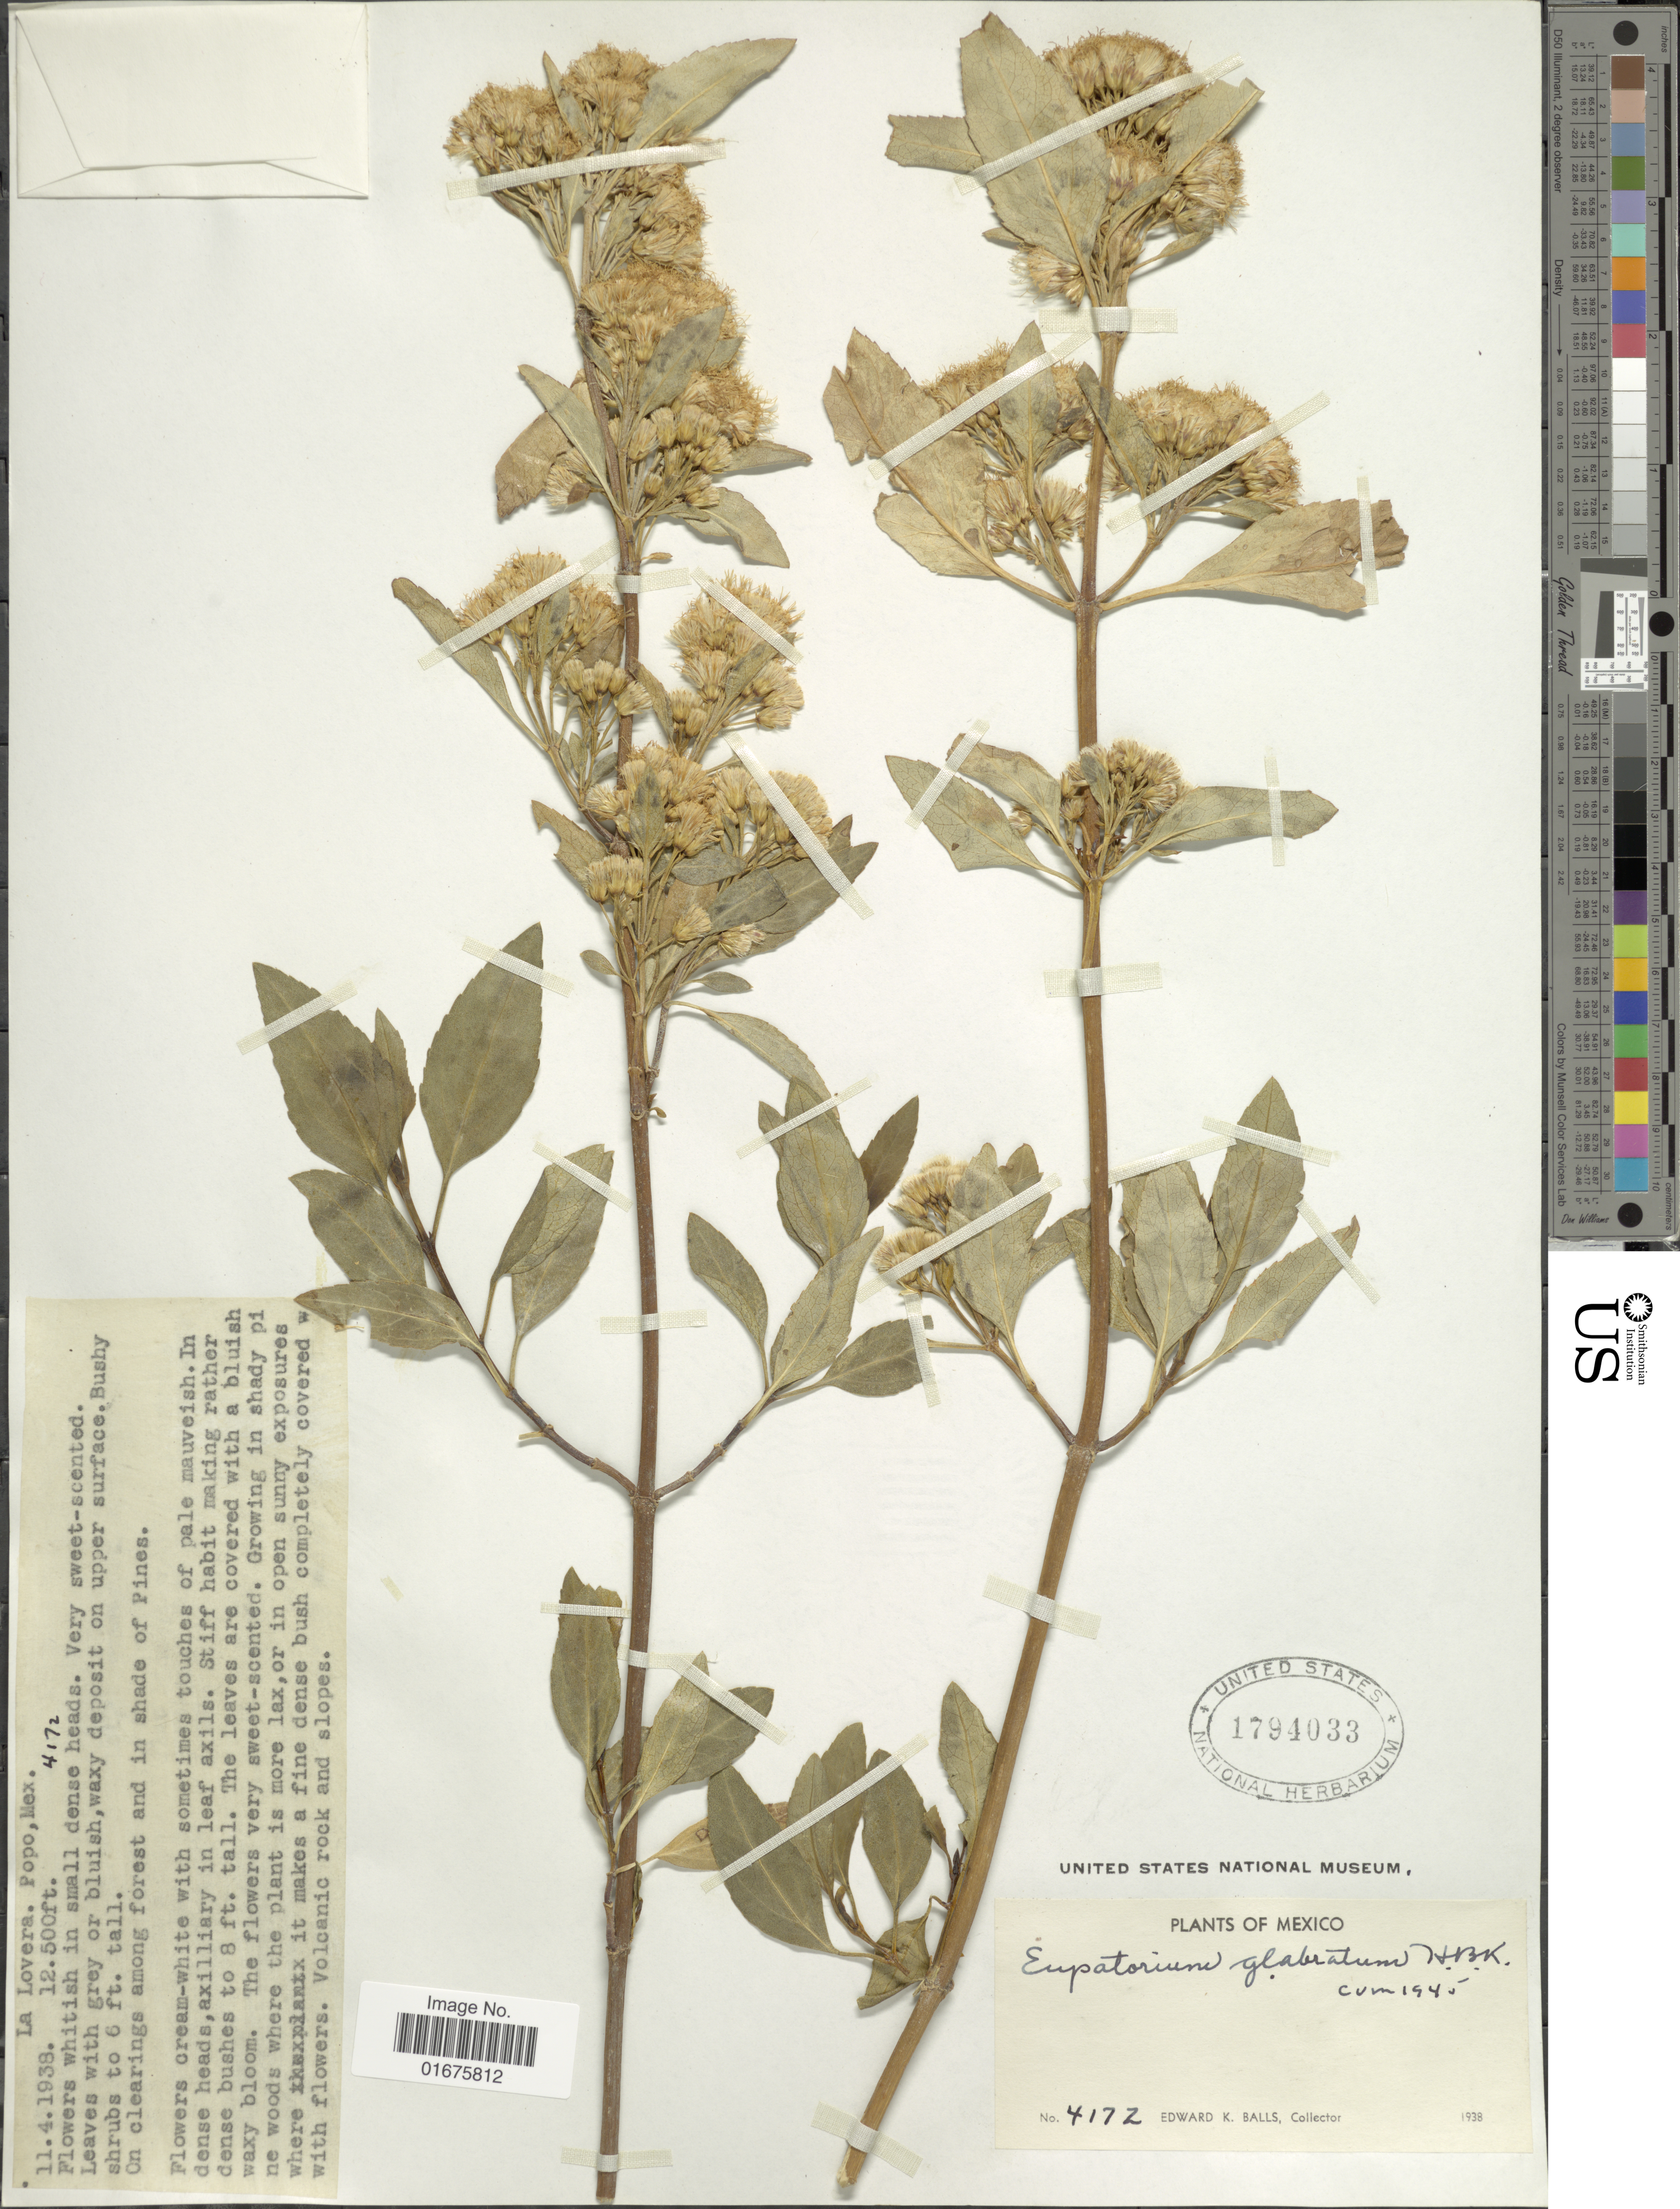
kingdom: Plantae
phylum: Tracheophyta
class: Magnoliopsida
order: Asterales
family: Asteraceae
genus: Ageratina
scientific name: Ageratina glabrata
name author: (Kunth) R.M. King & H. Rob.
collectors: E. K. Balls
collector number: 4172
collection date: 1938-04-11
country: Mexico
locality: La Lovera. Pop, on clearings among forest and in shade of Pines, In dense heads, axilliary in leaf axils, growing in shady pine woods where the plant is more lax, or in open exposures where it makes a fine dense bush completely covered with flowers, Volcanic rock and slopes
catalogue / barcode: US 1794033